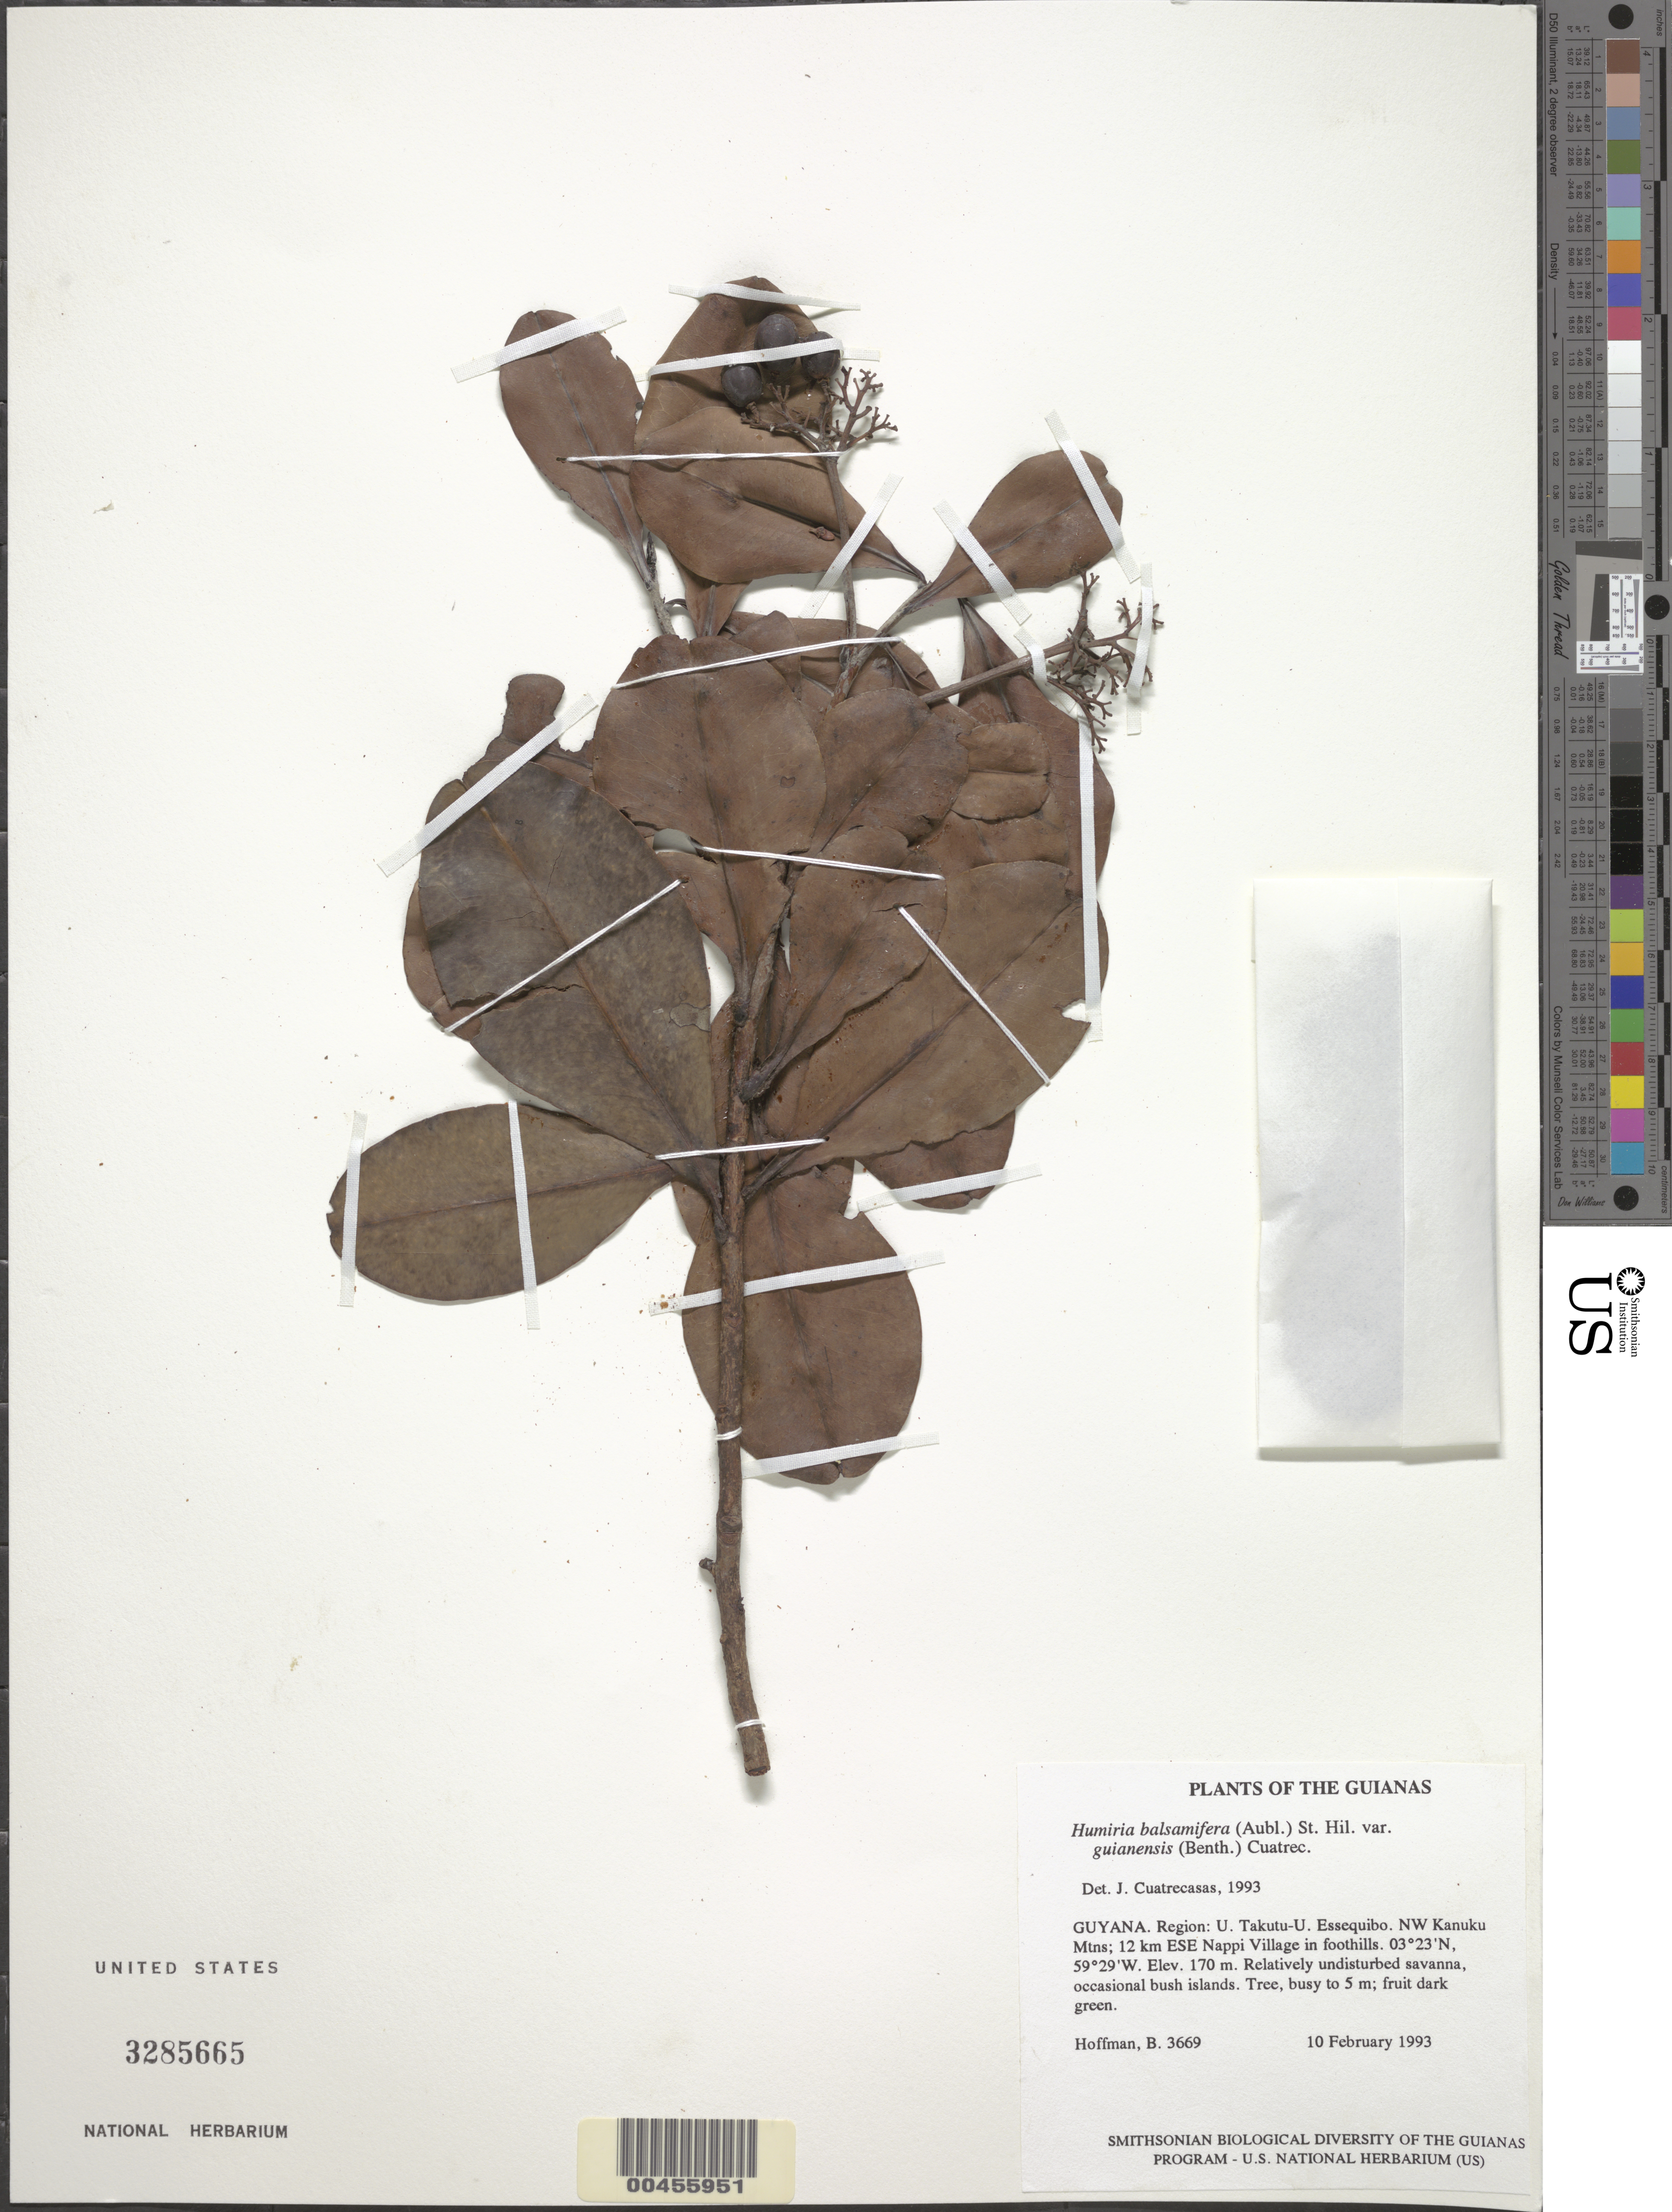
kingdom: Plantae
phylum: Tracheophyta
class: Magnoliopsida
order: Malpighiales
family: Humiriaceae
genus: Humiria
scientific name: Humiria balsamifera var. guianensis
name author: (Benth.) Cuatrec.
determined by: Cuatrecasas, J.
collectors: B. Hoffman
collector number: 3669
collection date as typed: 10 February 1993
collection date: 1993-02-10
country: Guyana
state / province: U. Takutu-U. Essequibo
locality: NW Kanuku Mountains; 12 km ESE of Nappi Village in foothills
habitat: Relatively undisturbed savanna, occasional bush islands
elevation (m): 170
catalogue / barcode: US 3285665